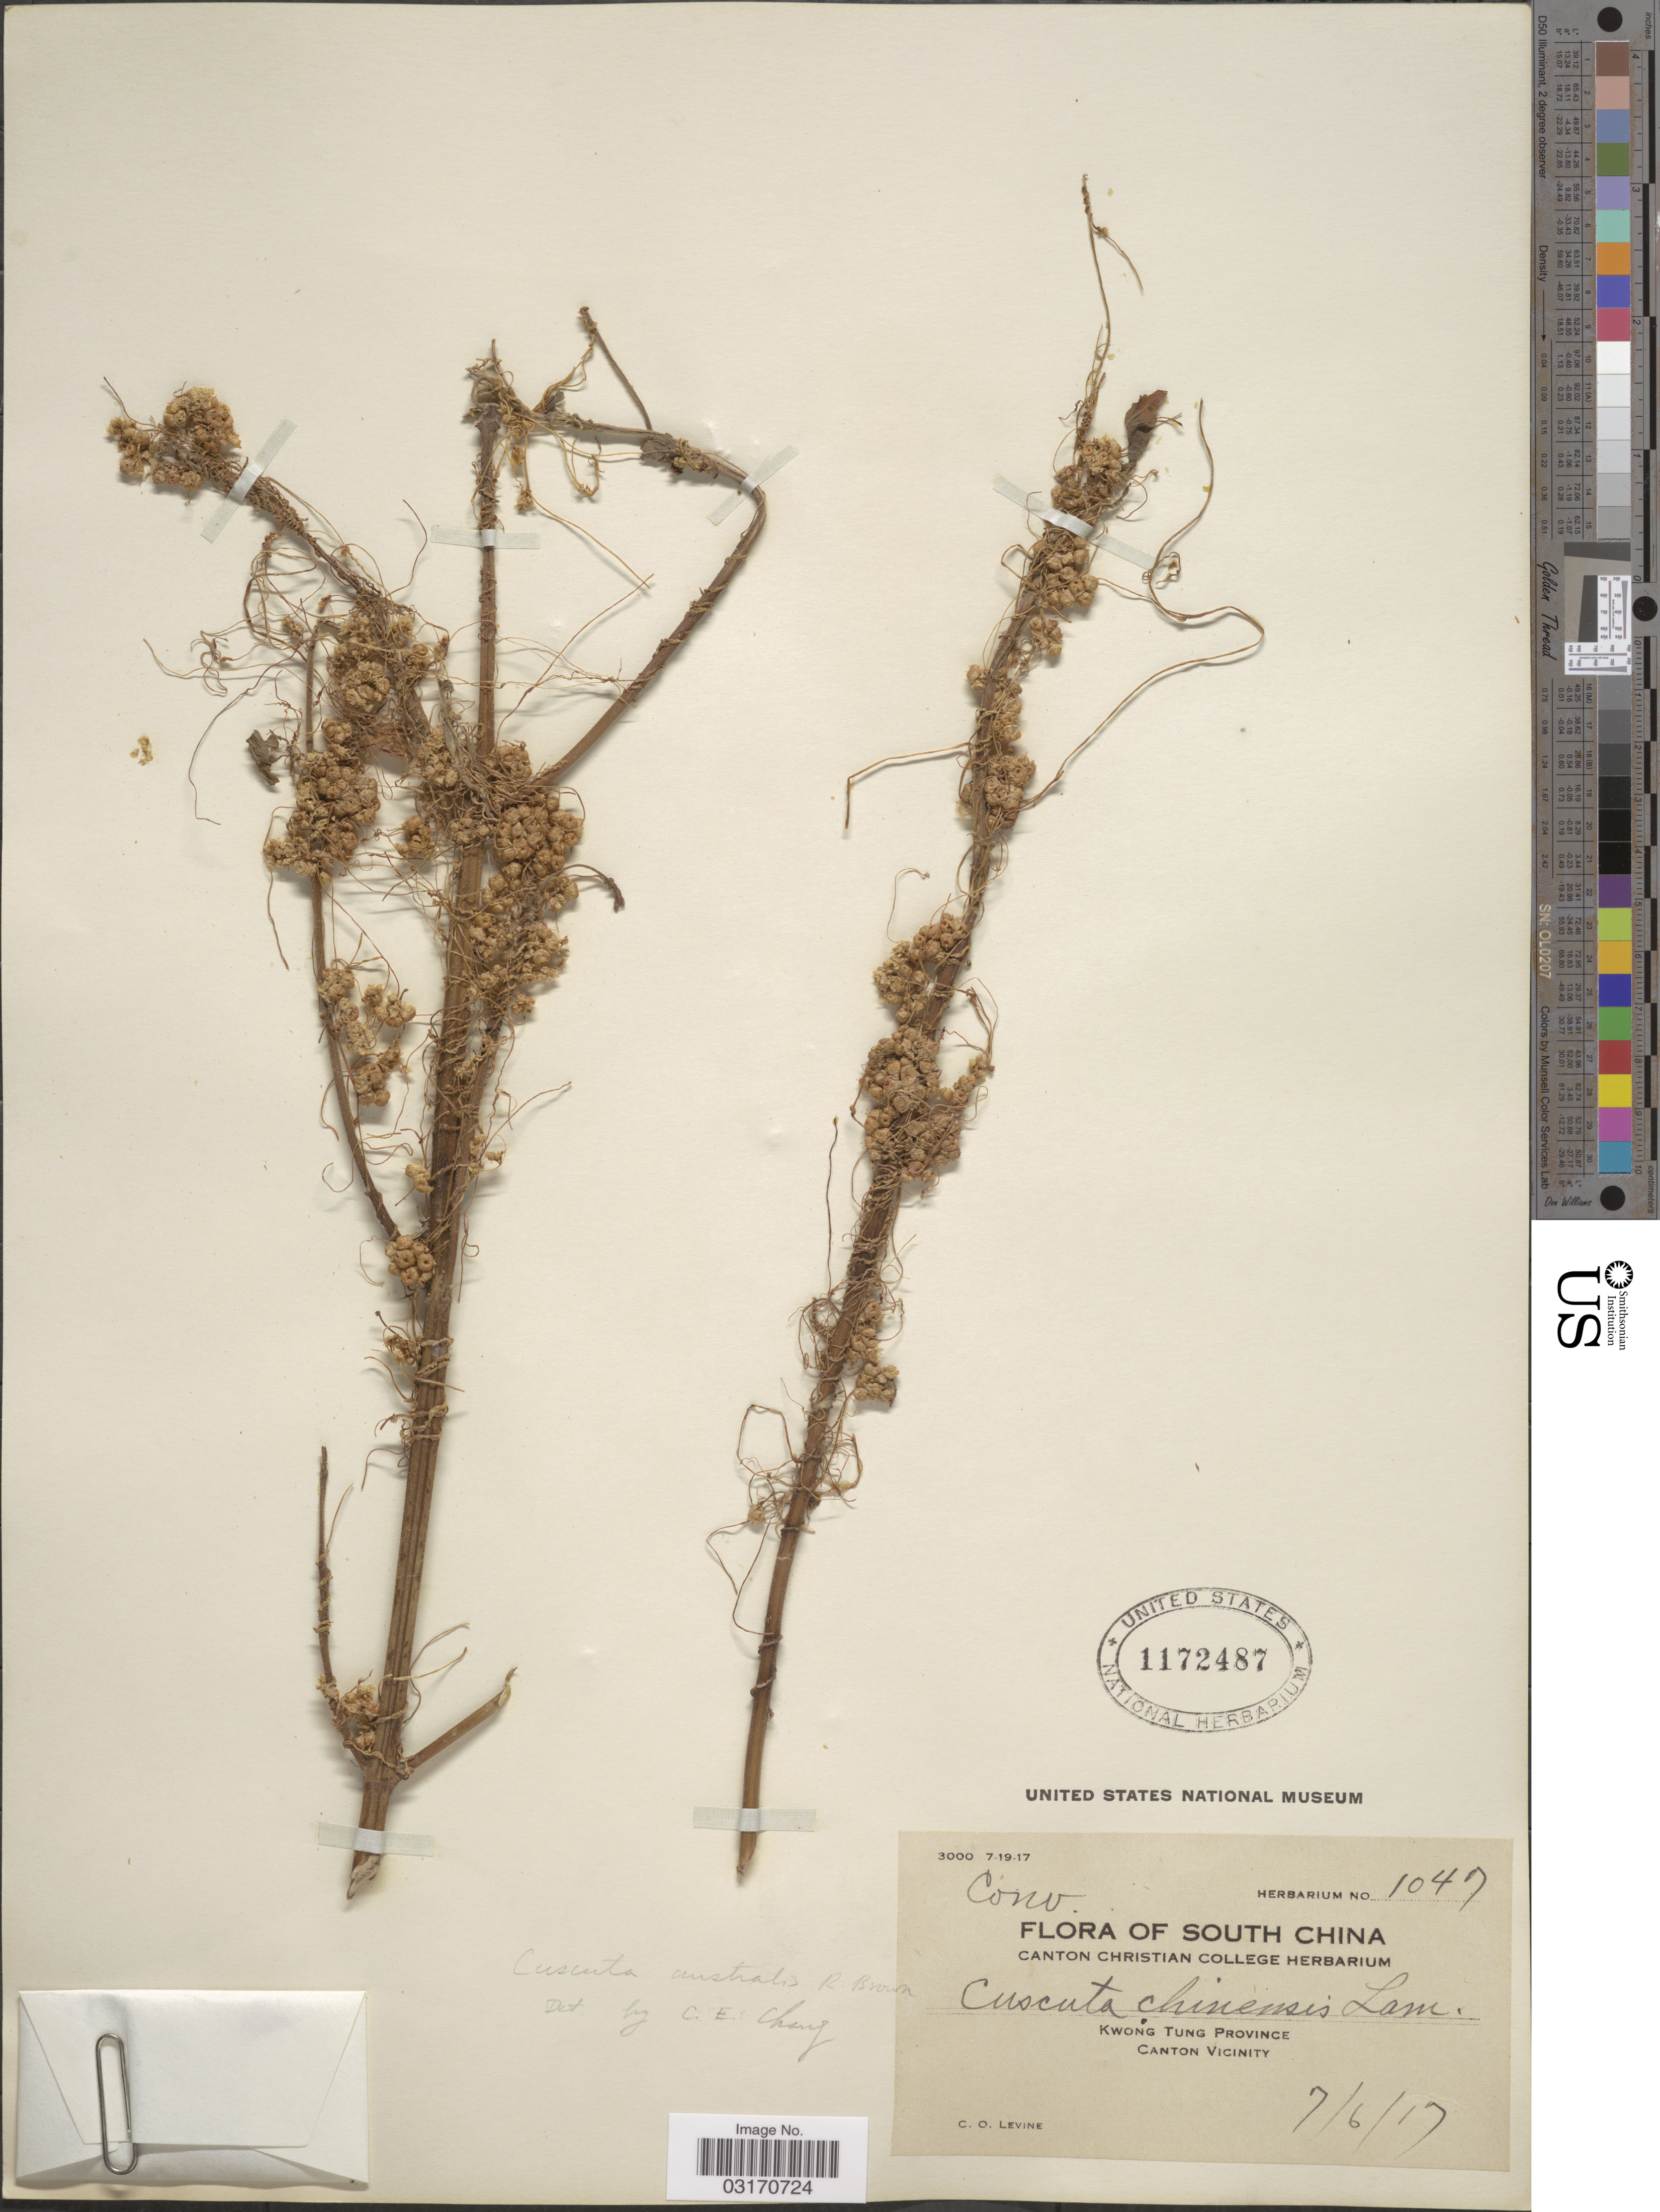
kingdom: Plantae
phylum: Tracheophyta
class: Magnoliopsida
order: Solanales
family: Convolvulaceae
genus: Cuscuta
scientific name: Cuscuta chinensis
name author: Lam.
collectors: C. O. Levine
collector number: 1047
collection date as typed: Transcribed d/m/y: 7/6/17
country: China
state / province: Guangdong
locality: South China. Kwong Tung Province. Canton Vicinity.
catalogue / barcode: US 1172487